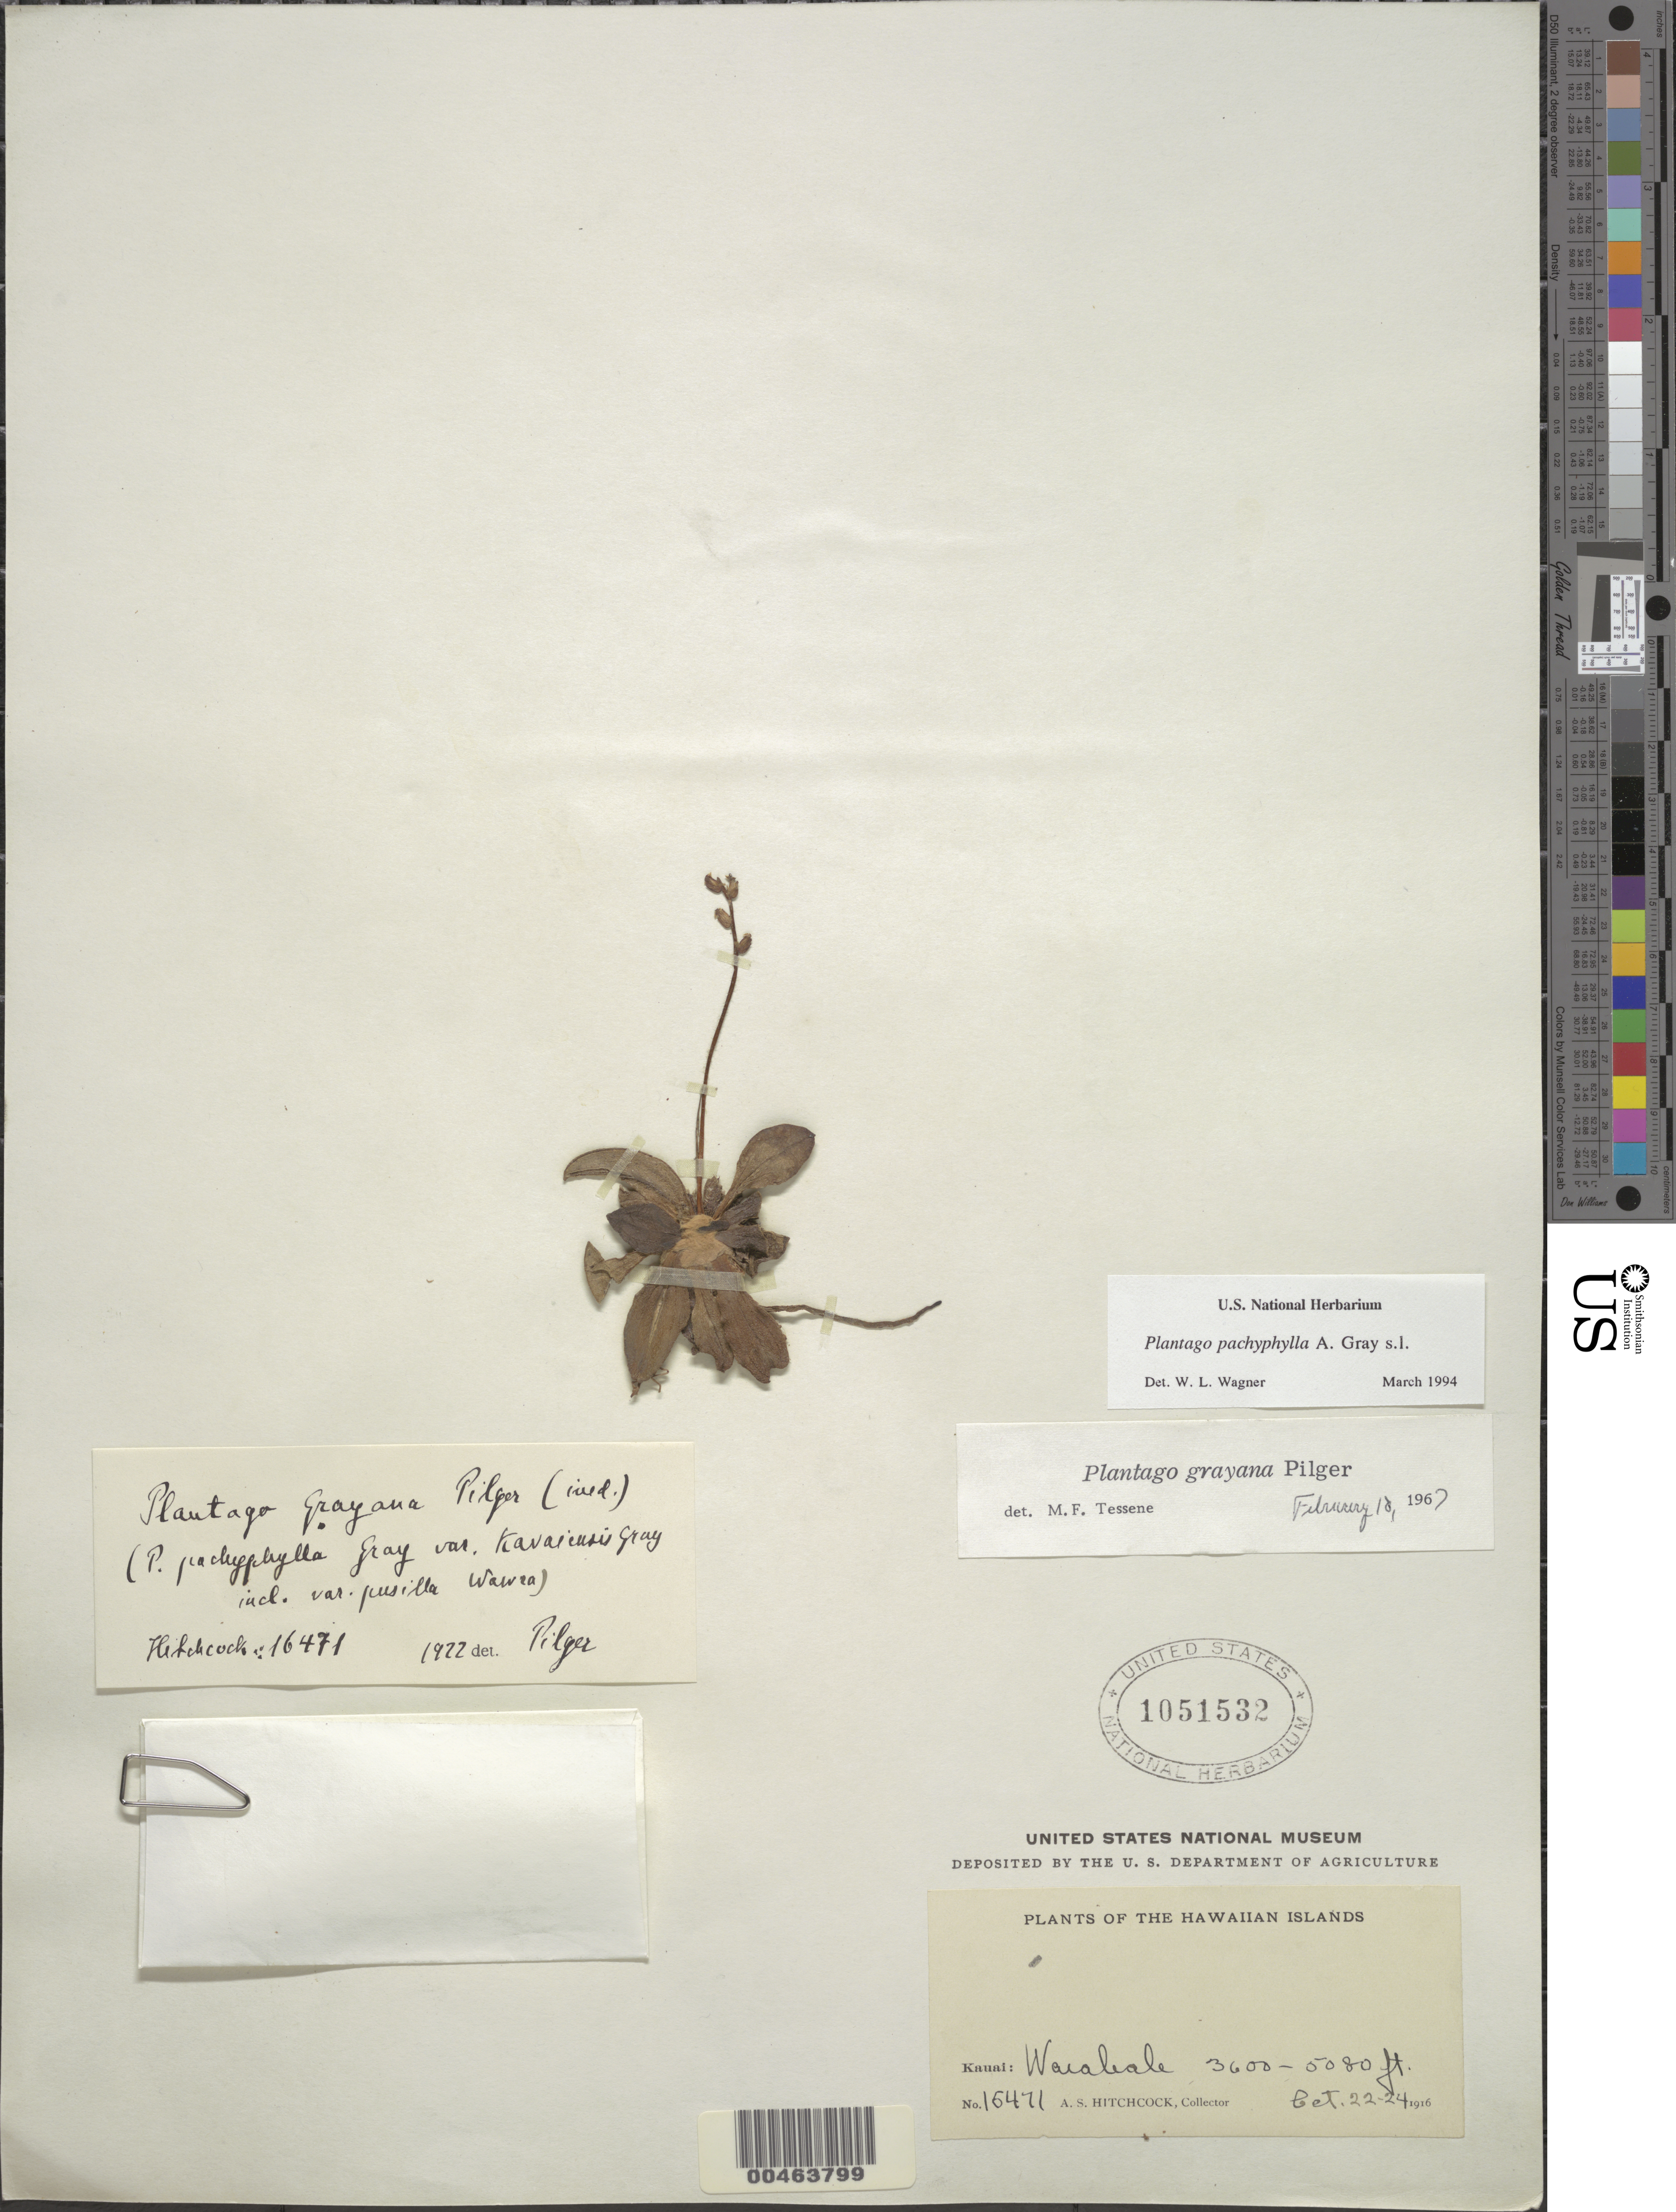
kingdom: Plantae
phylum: Tracheophyta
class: Magnoliopsida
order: Lamiales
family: Plantaginaceae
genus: Plantago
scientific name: Plantago pachyphylla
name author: A. Gray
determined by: Wagner, W. L., (BOT), Smithsonian Institution - National Museum of Natural History (UNITED STATES)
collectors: A. S. Hitchcock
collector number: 16471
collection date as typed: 22 Oct 1916 to 24 Oct 1916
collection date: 1916-10-22/1916-10-24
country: United States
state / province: Hawaii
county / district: Kauai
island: Kaua'i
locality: Waialeale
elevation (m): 1097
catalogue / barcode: US 1051532